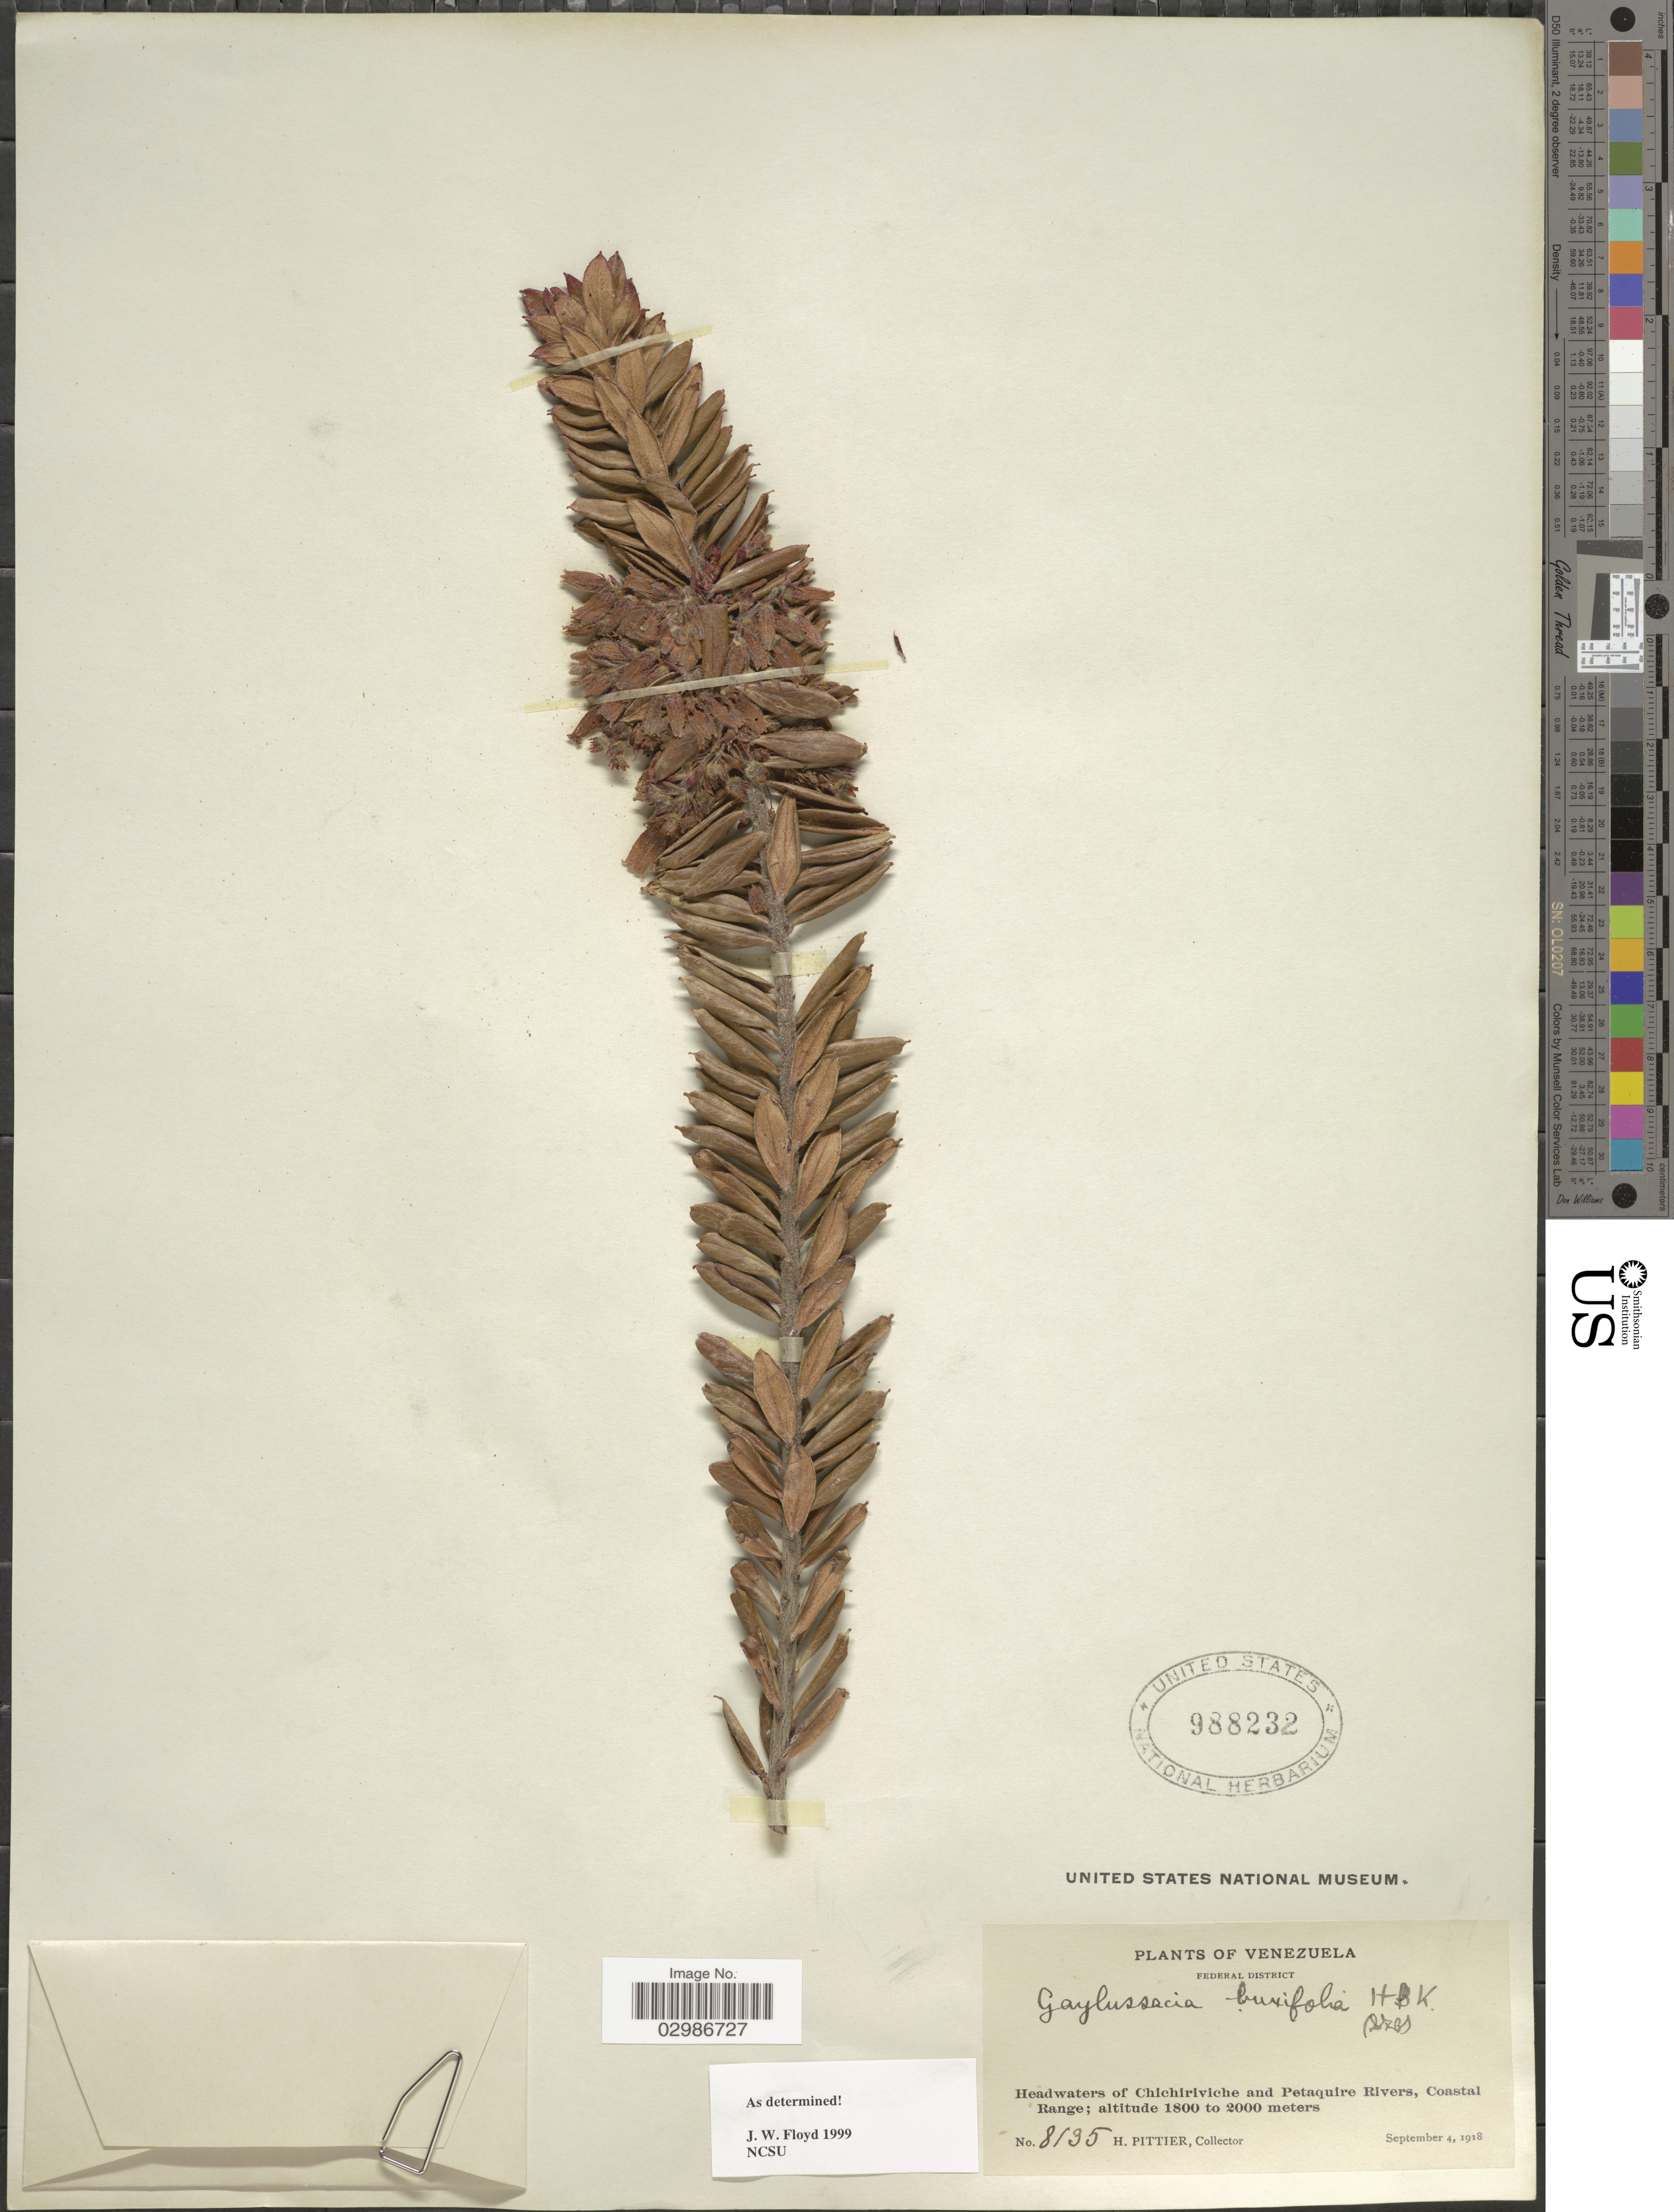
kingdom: Plantae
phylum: Tracheophyta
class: Magnoliopsida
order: Ericales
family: Ericaceae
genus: Gaylussacia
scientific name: Gaylussacia buxifolia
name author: Kunth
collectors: H. F. Pittier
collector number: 8135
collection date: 1918-09-04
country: Venezuela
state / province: Distrito Federal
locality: Federal District, Headwaters of Chichiriviche and Petaquire Rivers, Coastal Range.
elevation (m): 1800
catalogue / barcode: US 988232